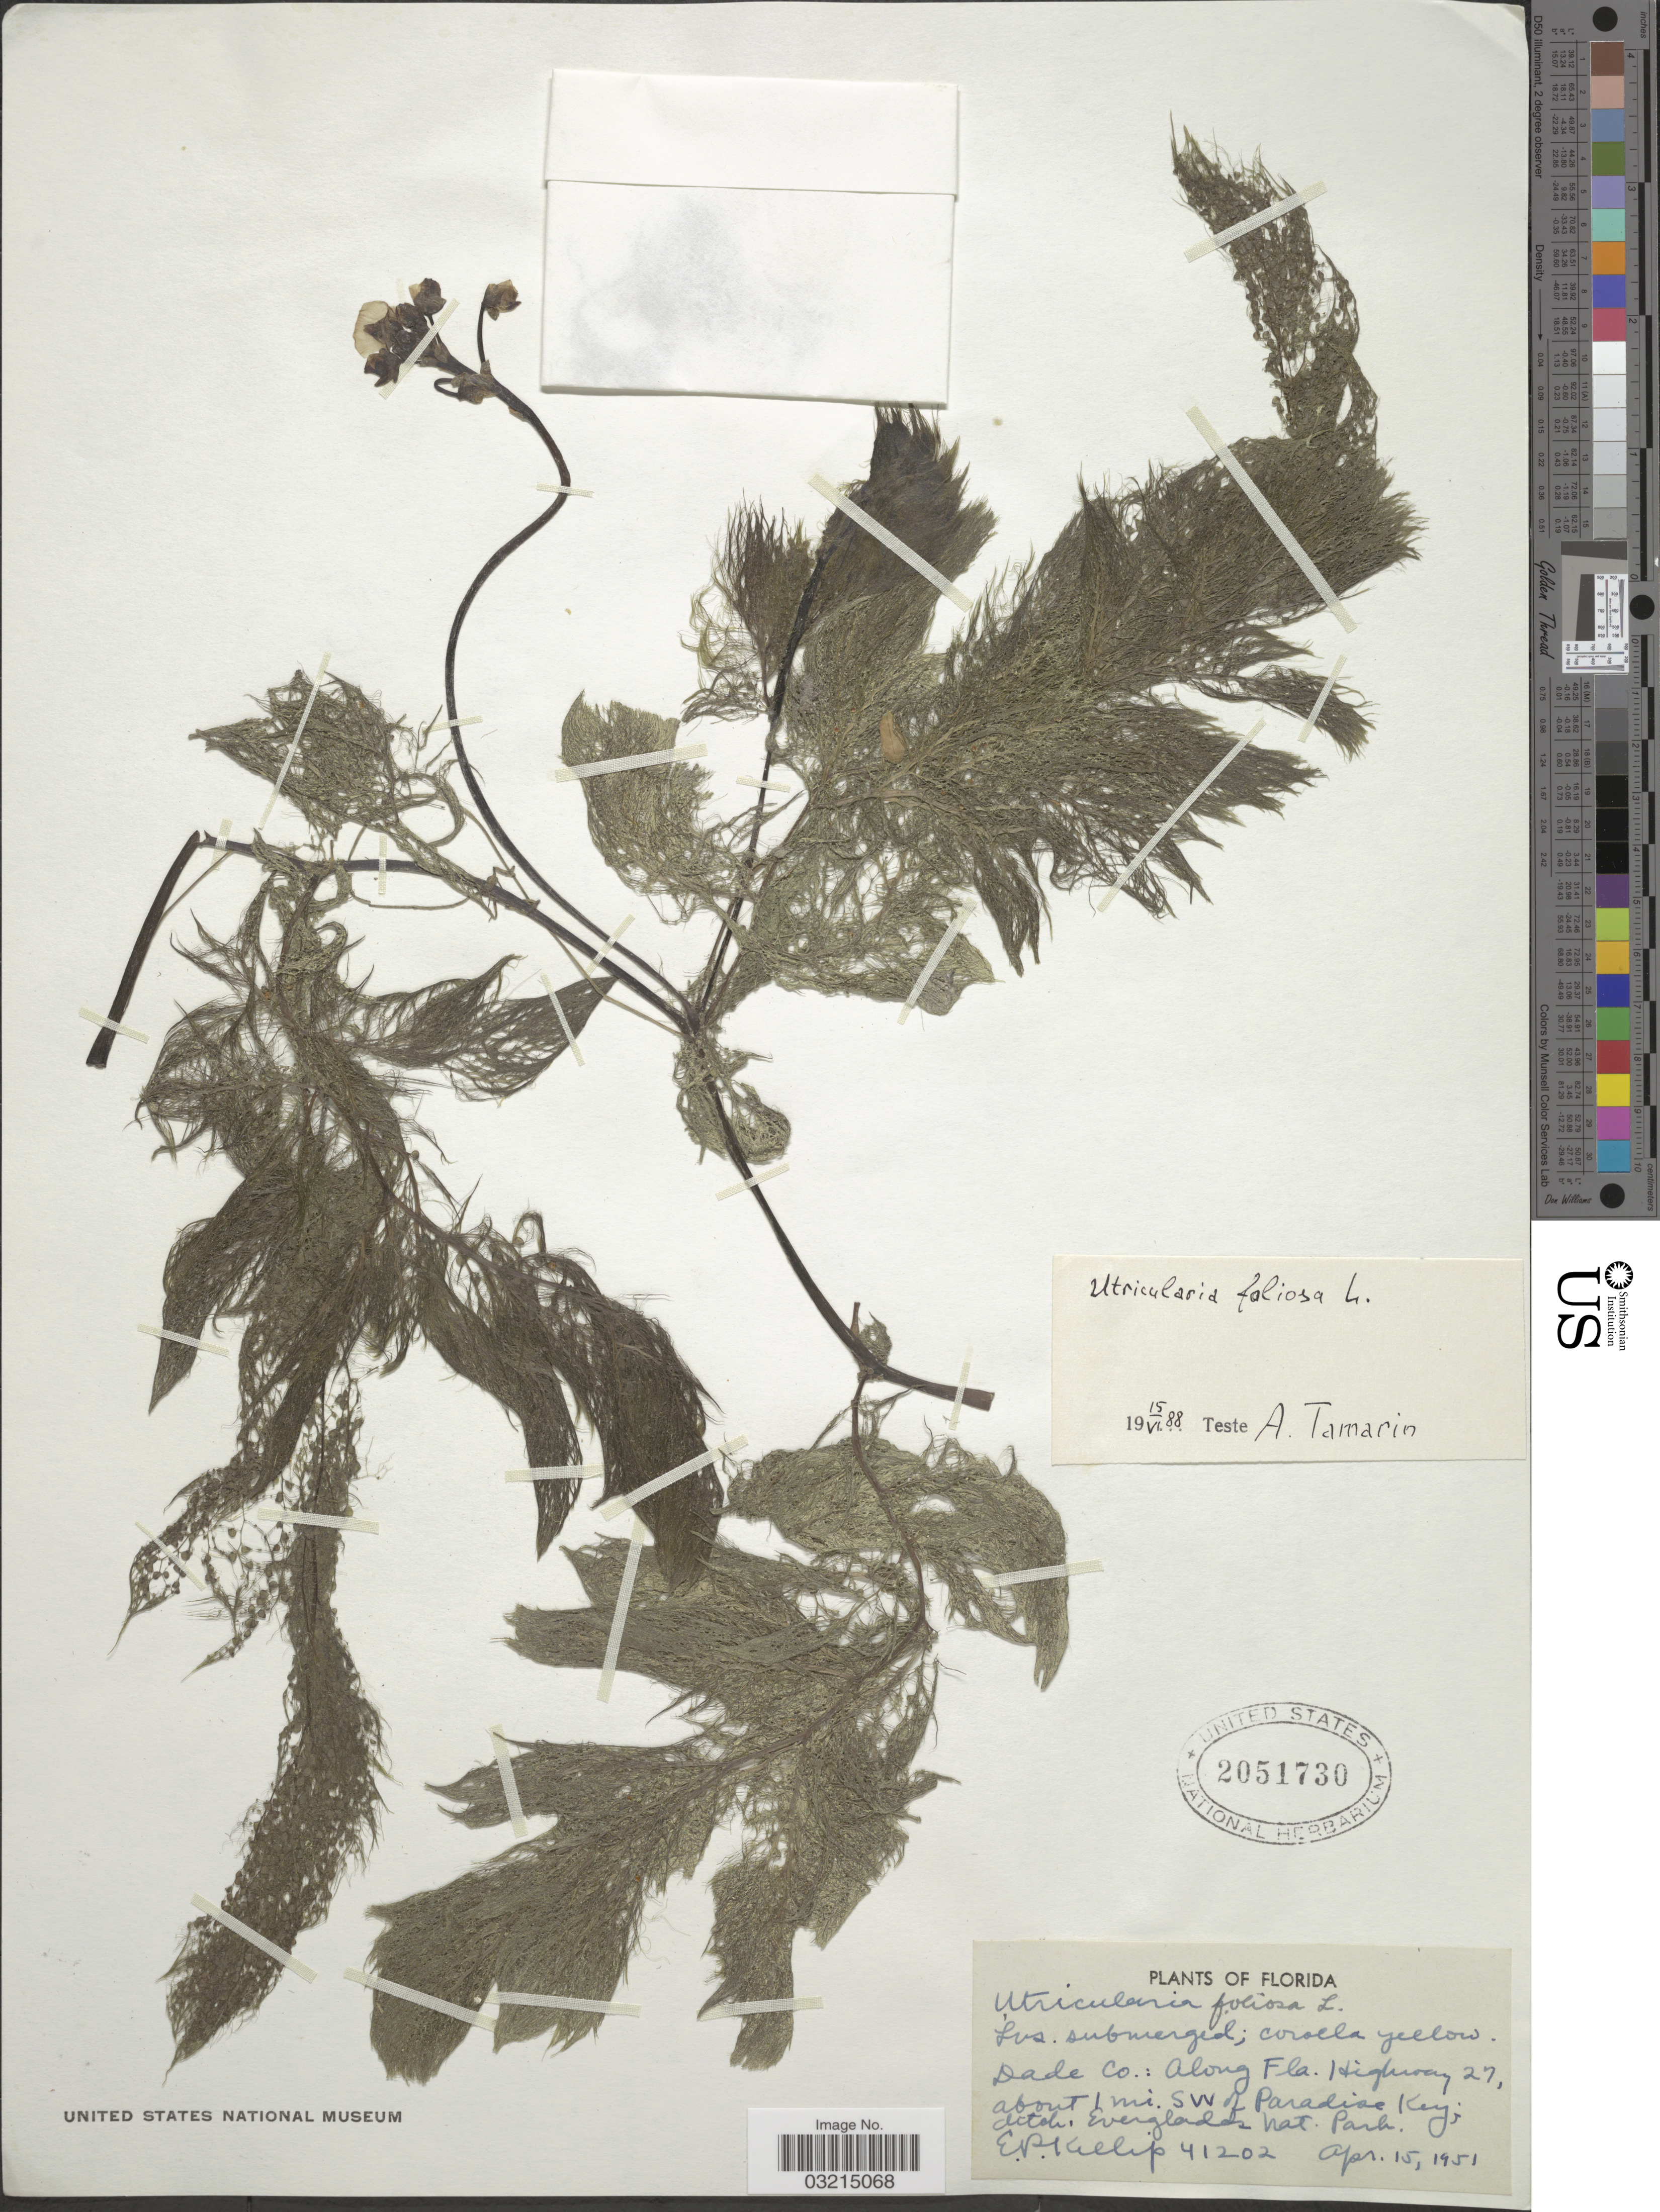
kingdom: Plantae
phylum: Tracheophyta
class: Magnoliopsida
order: Lamiales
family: Lentibulariaceae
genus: Utricularia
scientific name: Utricularia foliosa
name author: L.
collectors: E. P. Killip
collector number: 41202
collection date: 1951-04-15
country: United States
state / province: Florida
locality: Dade Co.: Along Fla. Highway 27, about 1 mi. SW of Paradise Key's ditch. Everglades Nat. Park.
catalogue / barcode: US 2051730